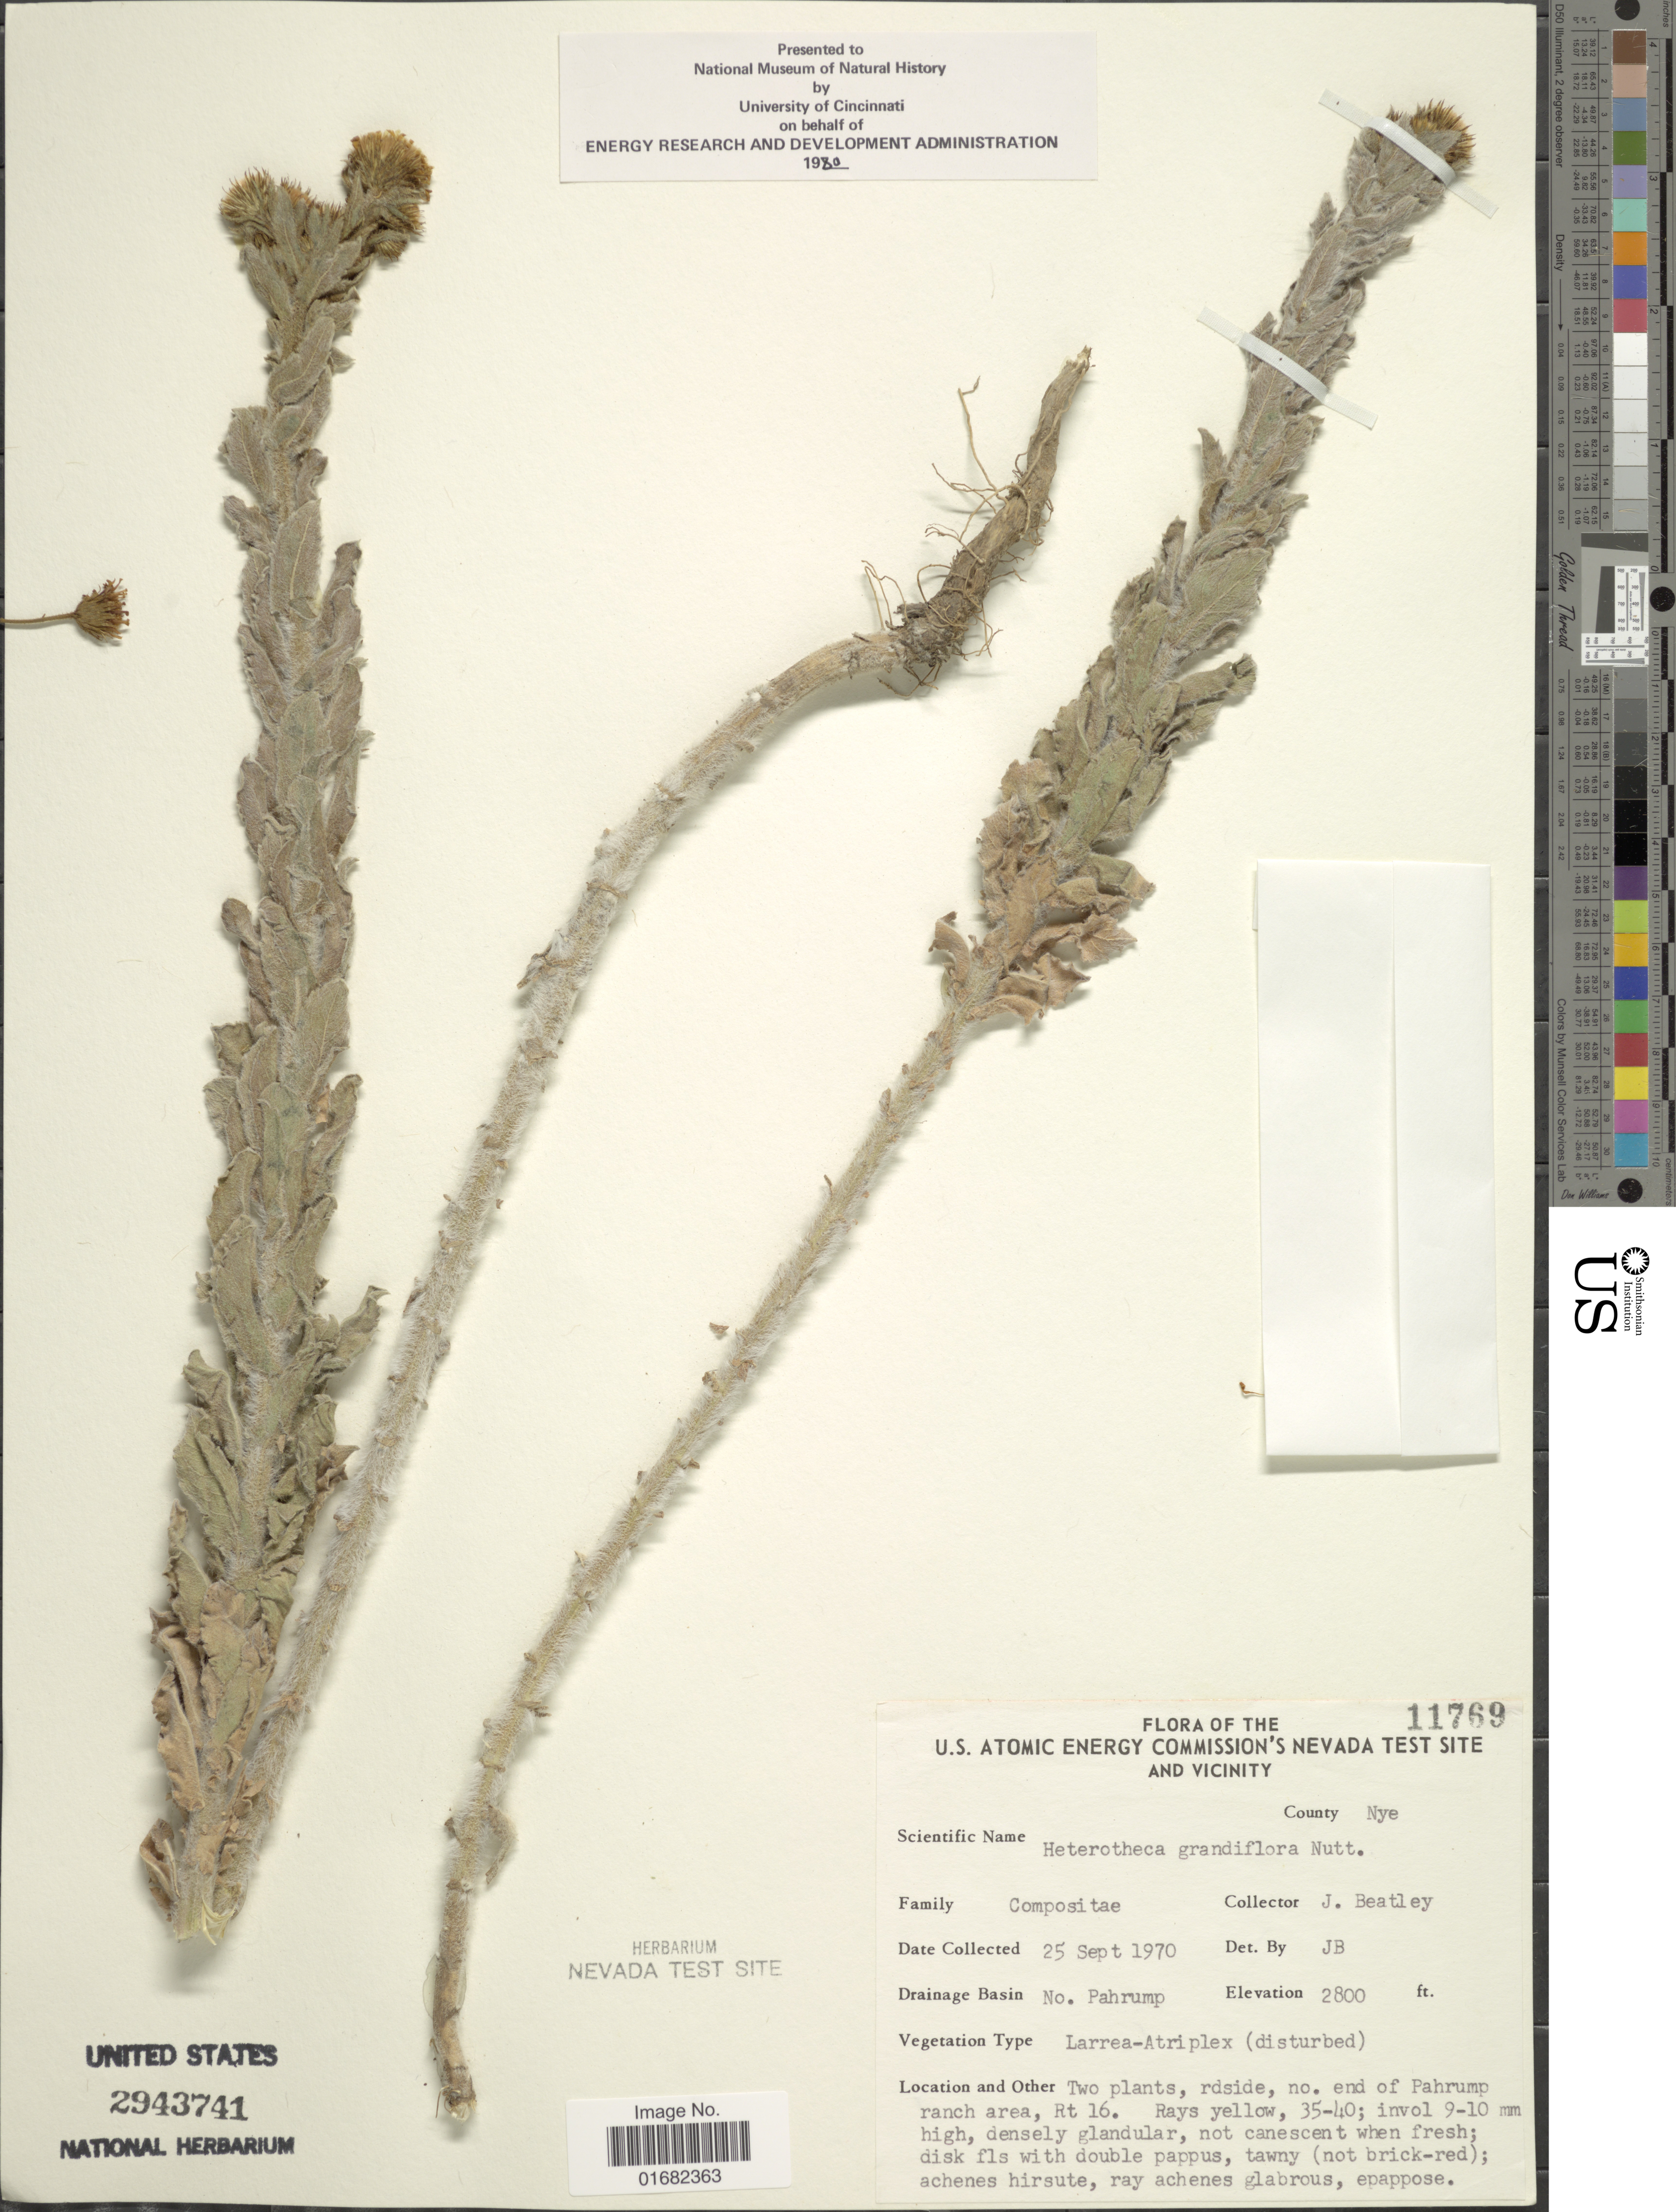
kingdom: Plantae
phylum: Tracheophyta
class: Magnoliopsida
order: Asterales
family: Asteraceae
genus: Heterotheca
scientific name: Heterotheca grandiflora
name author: Nutt.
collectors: J. C. Beatley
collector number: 11769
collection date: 1970-09-25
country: United States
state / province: Nevada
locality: U. S. Atomic Energy Commission's Nevada Test Site and Vicinity. County Nye. end of Pahrump ranch area, Rt 16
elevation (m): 853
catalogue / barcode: US 2943741